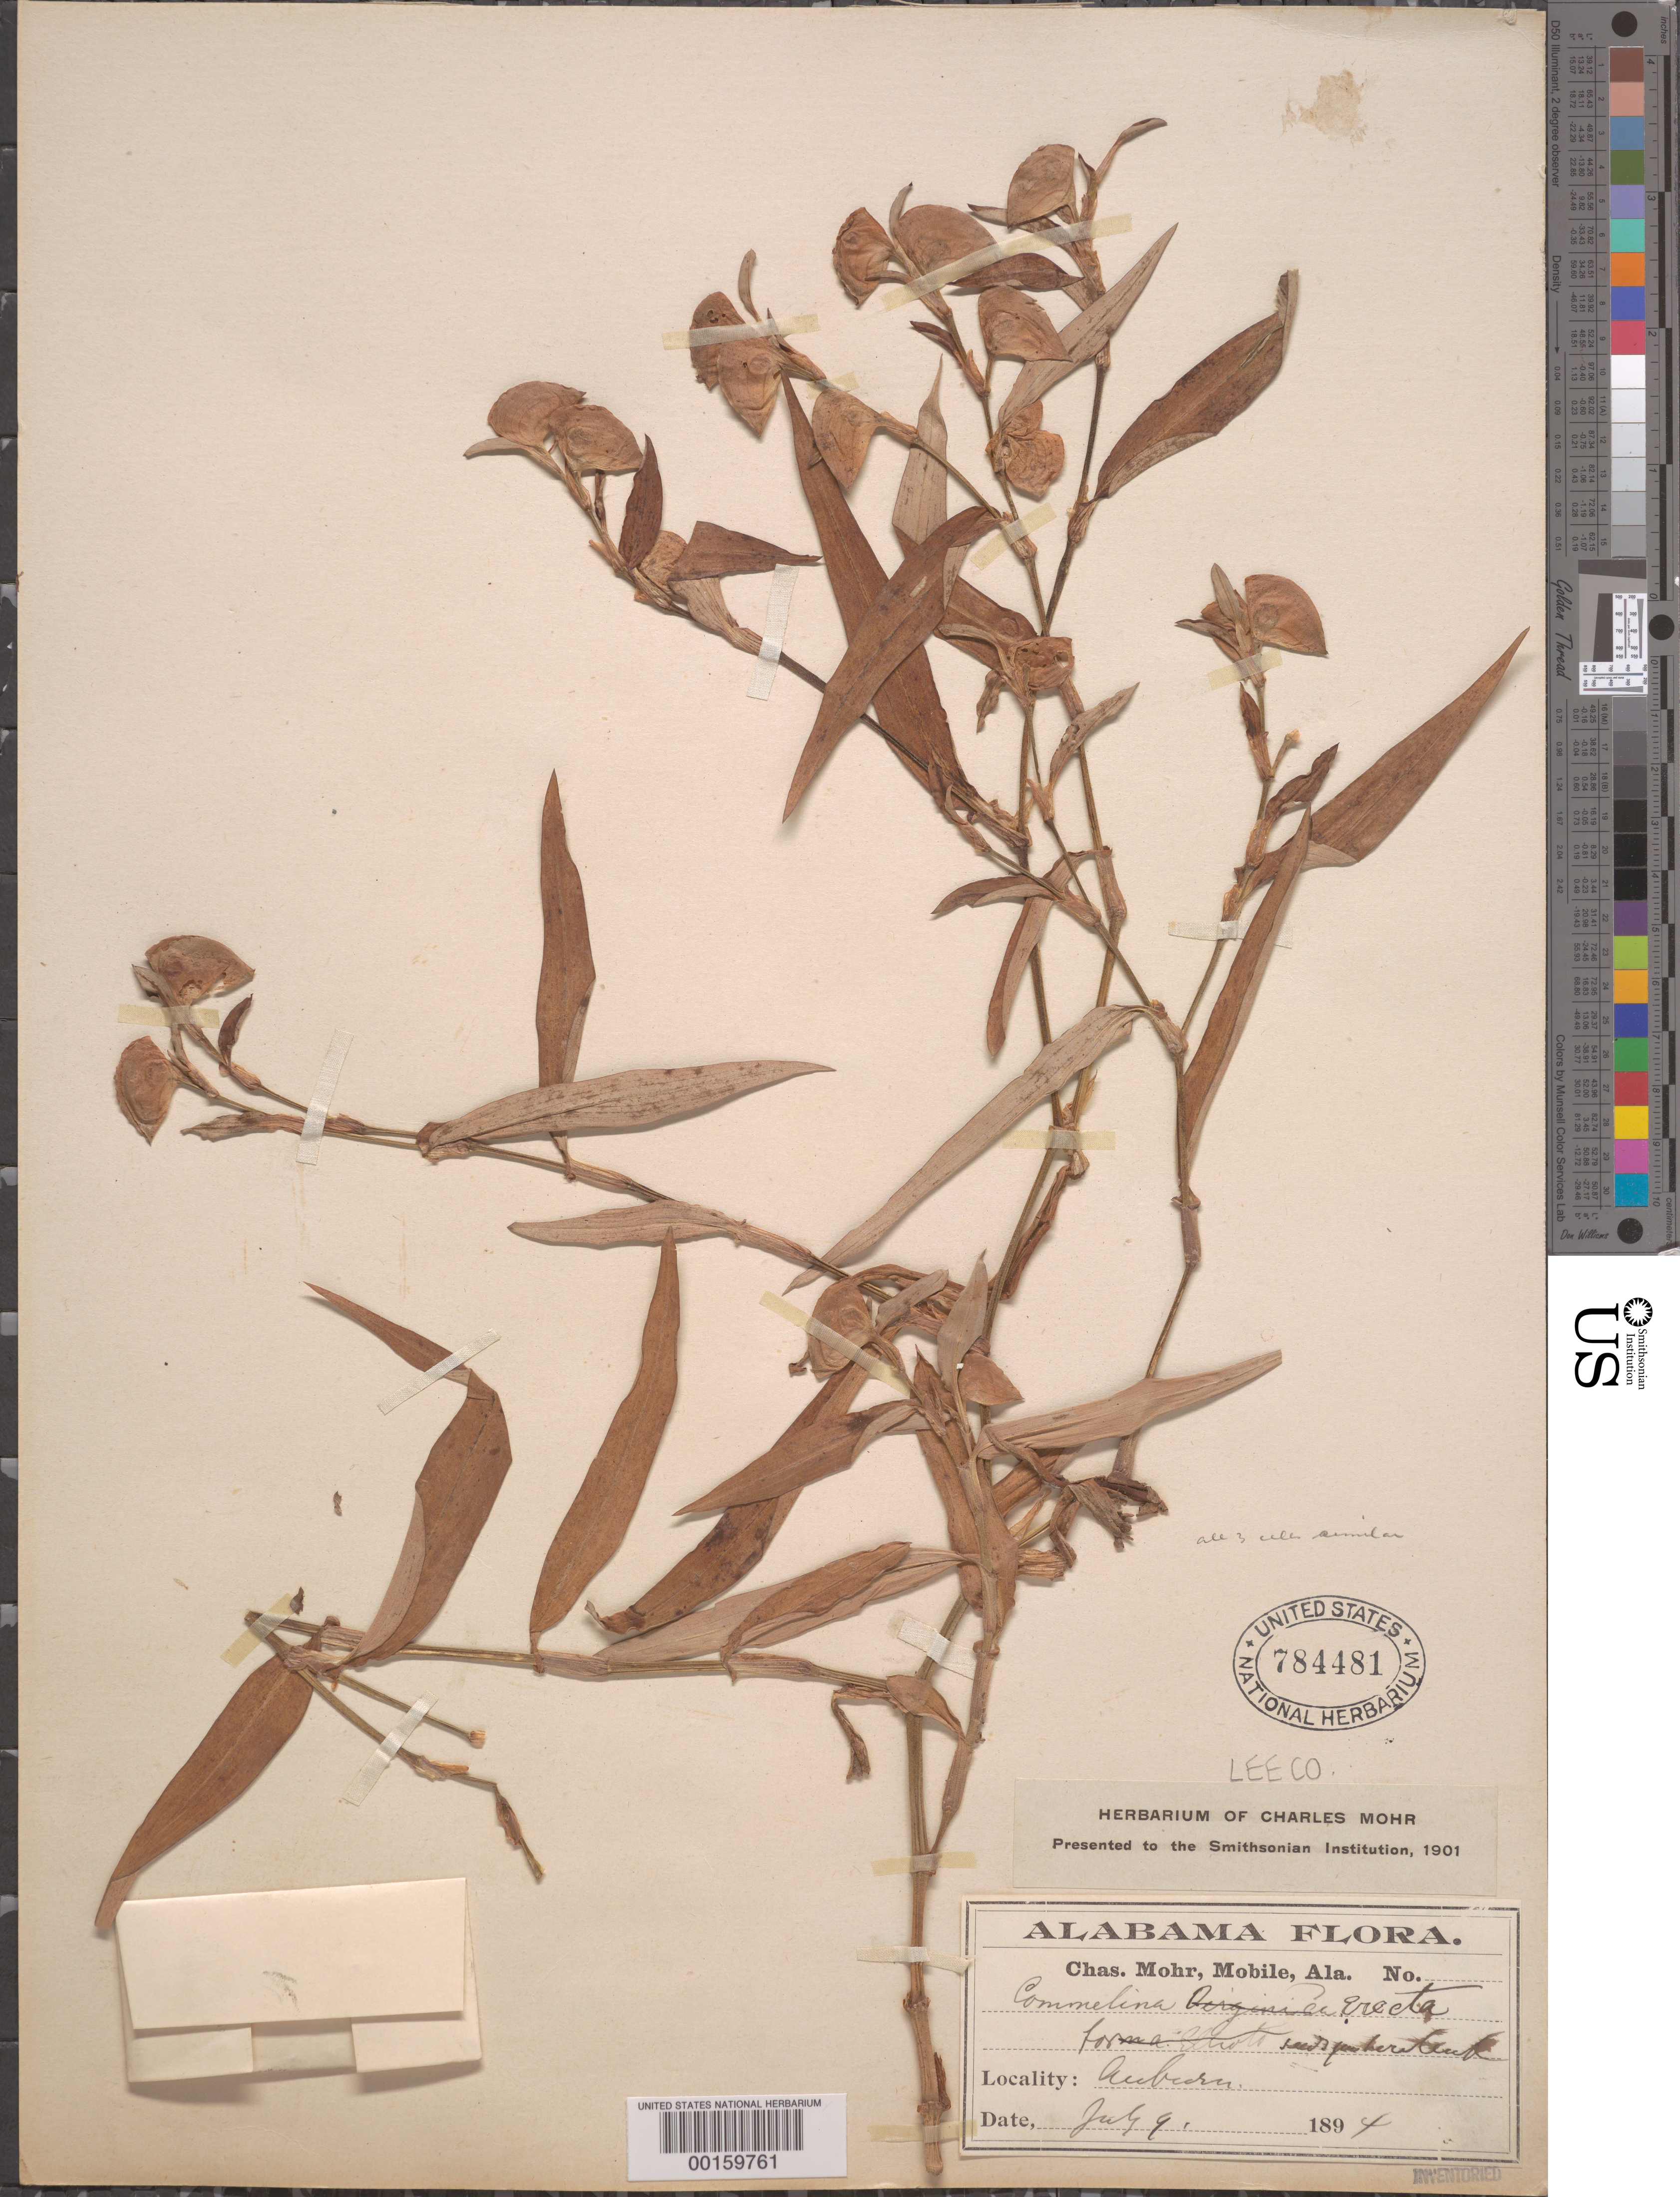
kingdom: Plantae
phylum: Tracheophyta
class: Liliopsida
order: Commelinales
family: Commelinaceae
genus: Commelina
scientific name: Commelina erecta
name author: L.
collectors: C. T. Mohr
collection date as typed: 09 Jul 1894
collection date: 1894-07-09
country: United States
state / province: Alabama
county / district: Lee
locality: Auburn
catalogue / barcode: US 784481